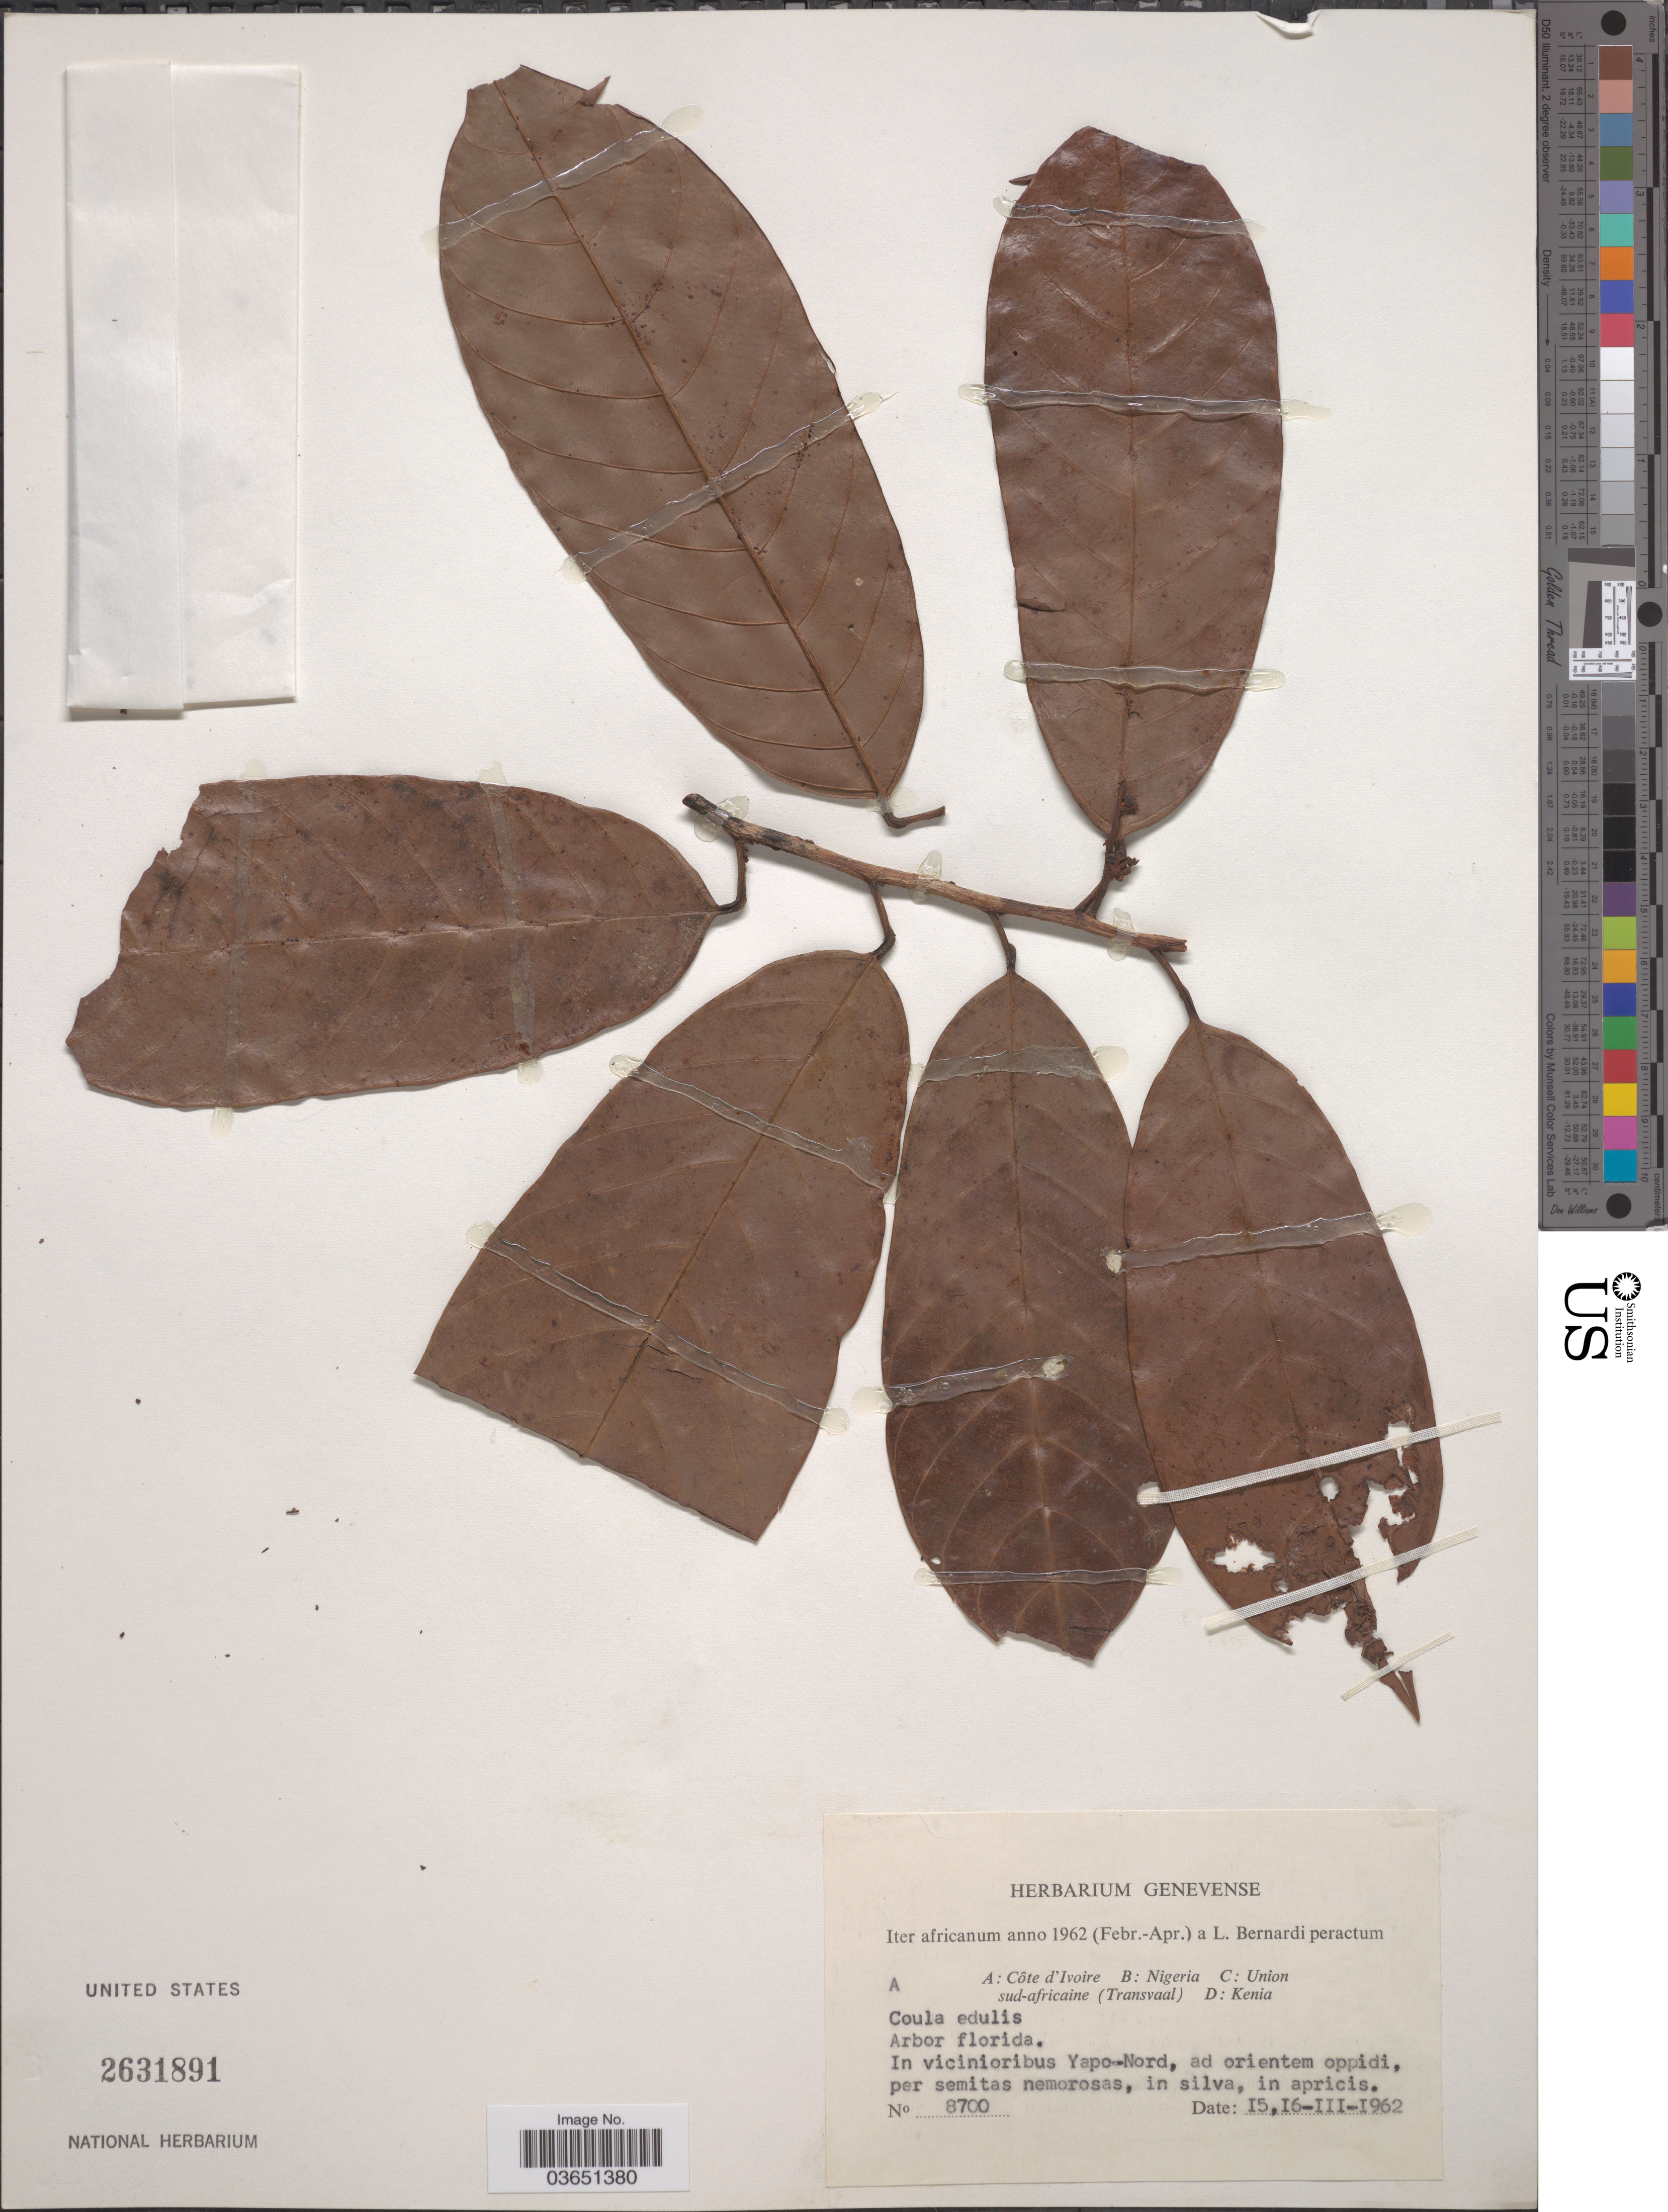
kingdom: Plantae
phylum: Tracheophyta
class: Magnoliopsida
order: Santalales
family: Coulaceae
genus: Coula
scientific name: Coula edulis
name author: Baill.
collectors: L. Bernardi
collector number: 8700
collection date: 1962-03-15/1962-03-16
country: Ivory Coast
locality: Côte d'Ivoire. In vicinioribus Yapo-Nord, ad orientem oppidi.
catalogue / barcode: US 2631891